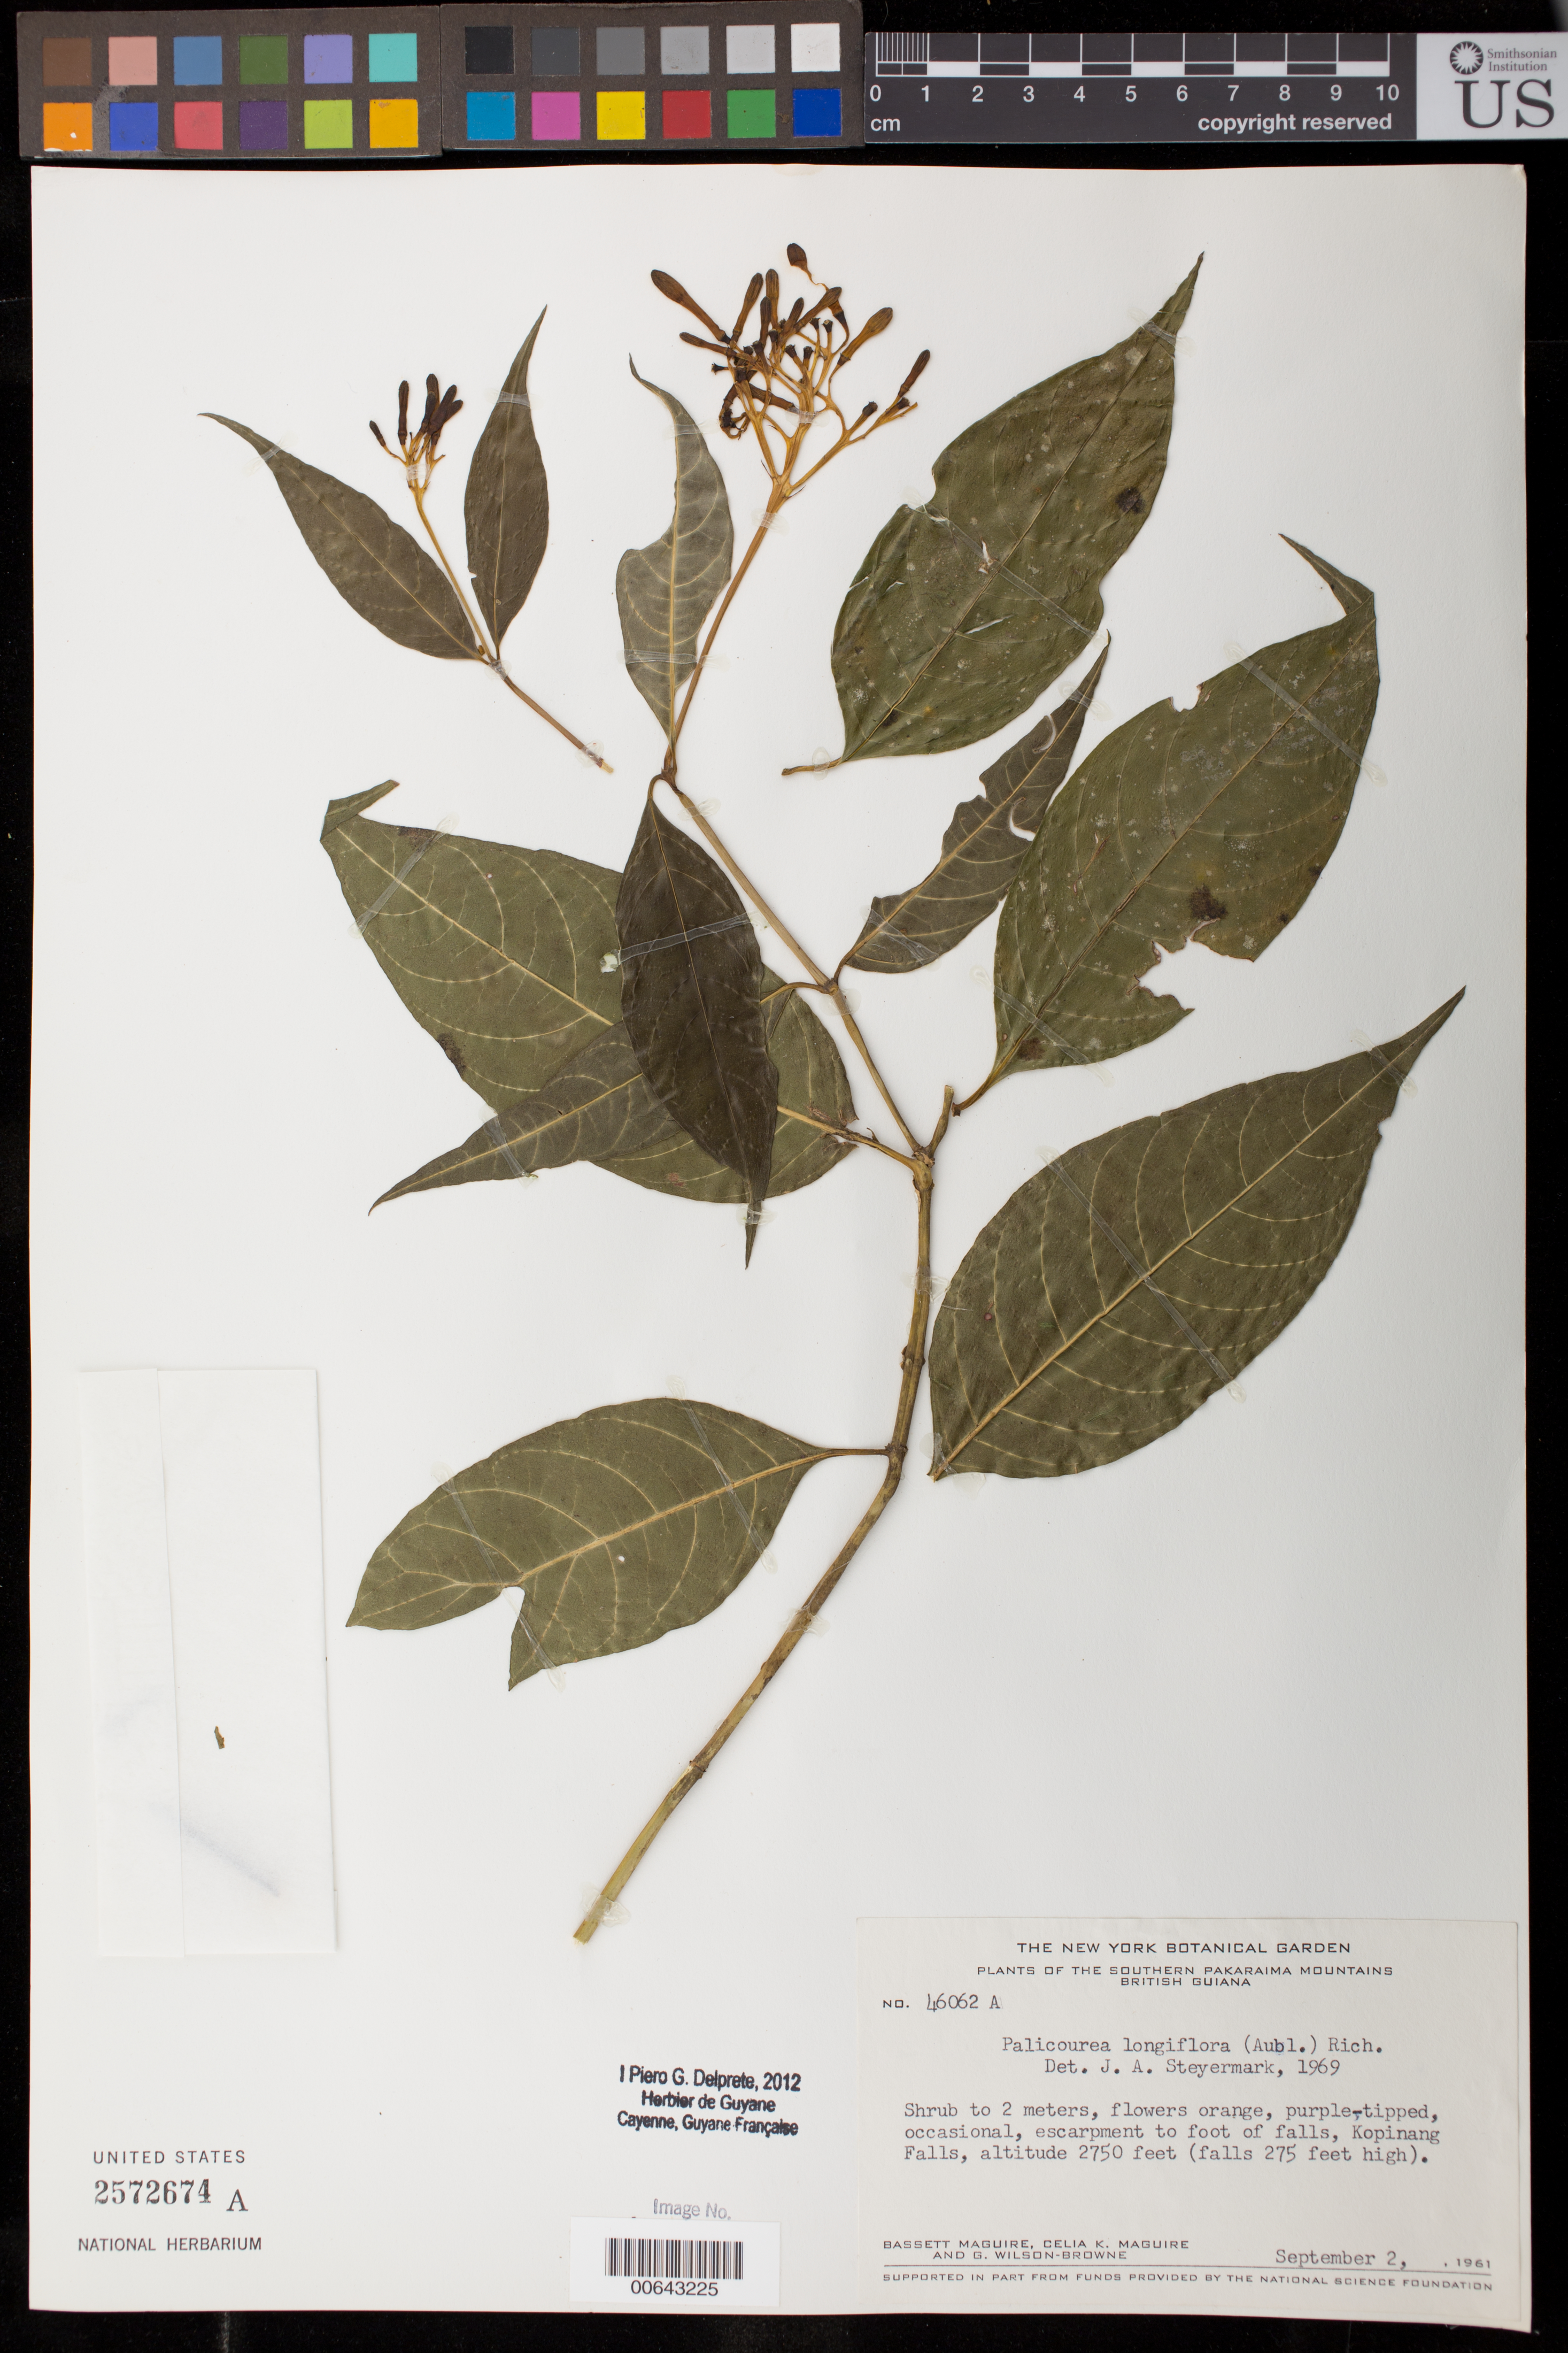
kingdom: Plantae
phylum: Tracheophyta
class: Magnoliopsida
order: Gentianales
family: Rubiaceae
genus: Palicourea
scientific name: Palicourea longiflora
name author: (Aubl.) A. Rich.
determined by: Steyermark, Julian A., (VEN)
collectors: B. Maguire, C. K. Maguire & G. Wilson-Browne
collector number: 46062 A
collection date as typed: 2-Sep-61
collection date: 1961-09-02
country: Guyana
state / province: Potaro-Siparuni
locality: Kopinang Falls, S Pakaraima Mts.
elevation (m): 838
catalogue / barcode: US 2572674A